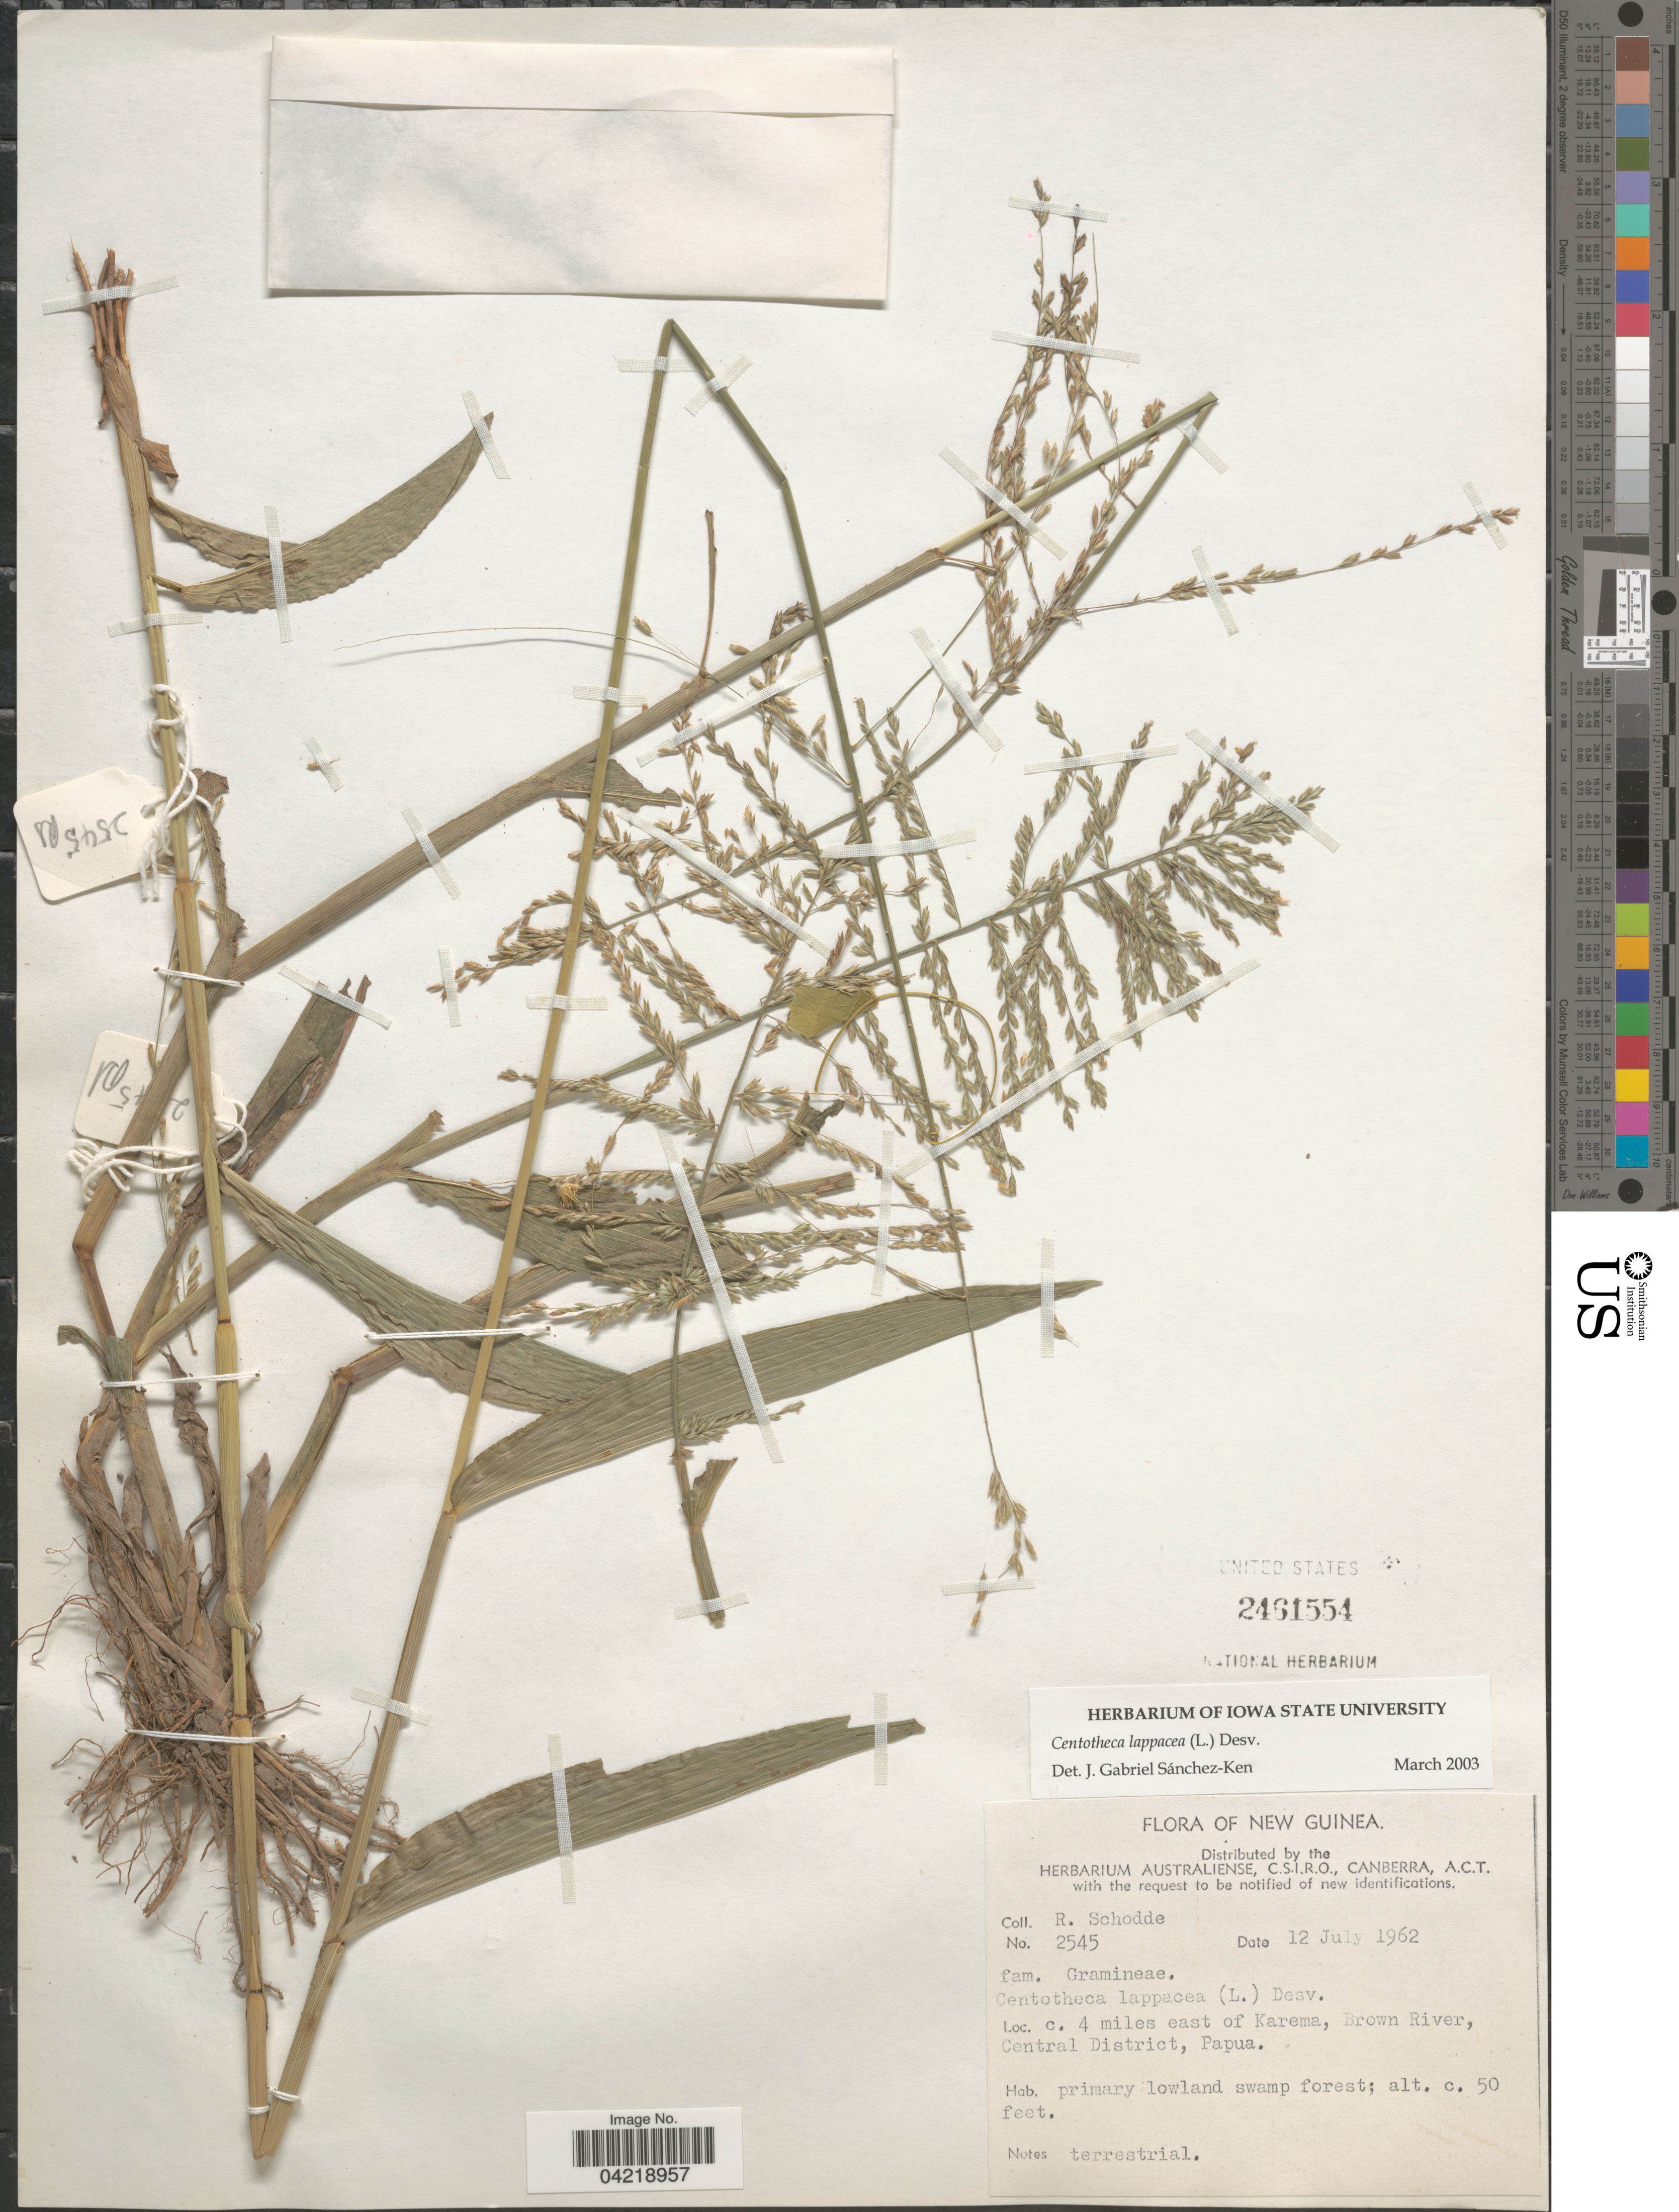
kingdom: Plantae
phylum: Tracheophyta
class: Liliopsida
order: Poales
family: Poaceae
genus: Centotheca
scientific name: Centotheca lappacea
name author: (L.) Desv.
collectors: R. Schodde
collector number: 2545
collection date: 1962-07-12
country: Papua New Guinea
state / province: Central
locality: New Guinea. c. 4 miles east of Karema, Brown River, Central District.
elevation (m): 15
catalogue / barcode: US 2461554